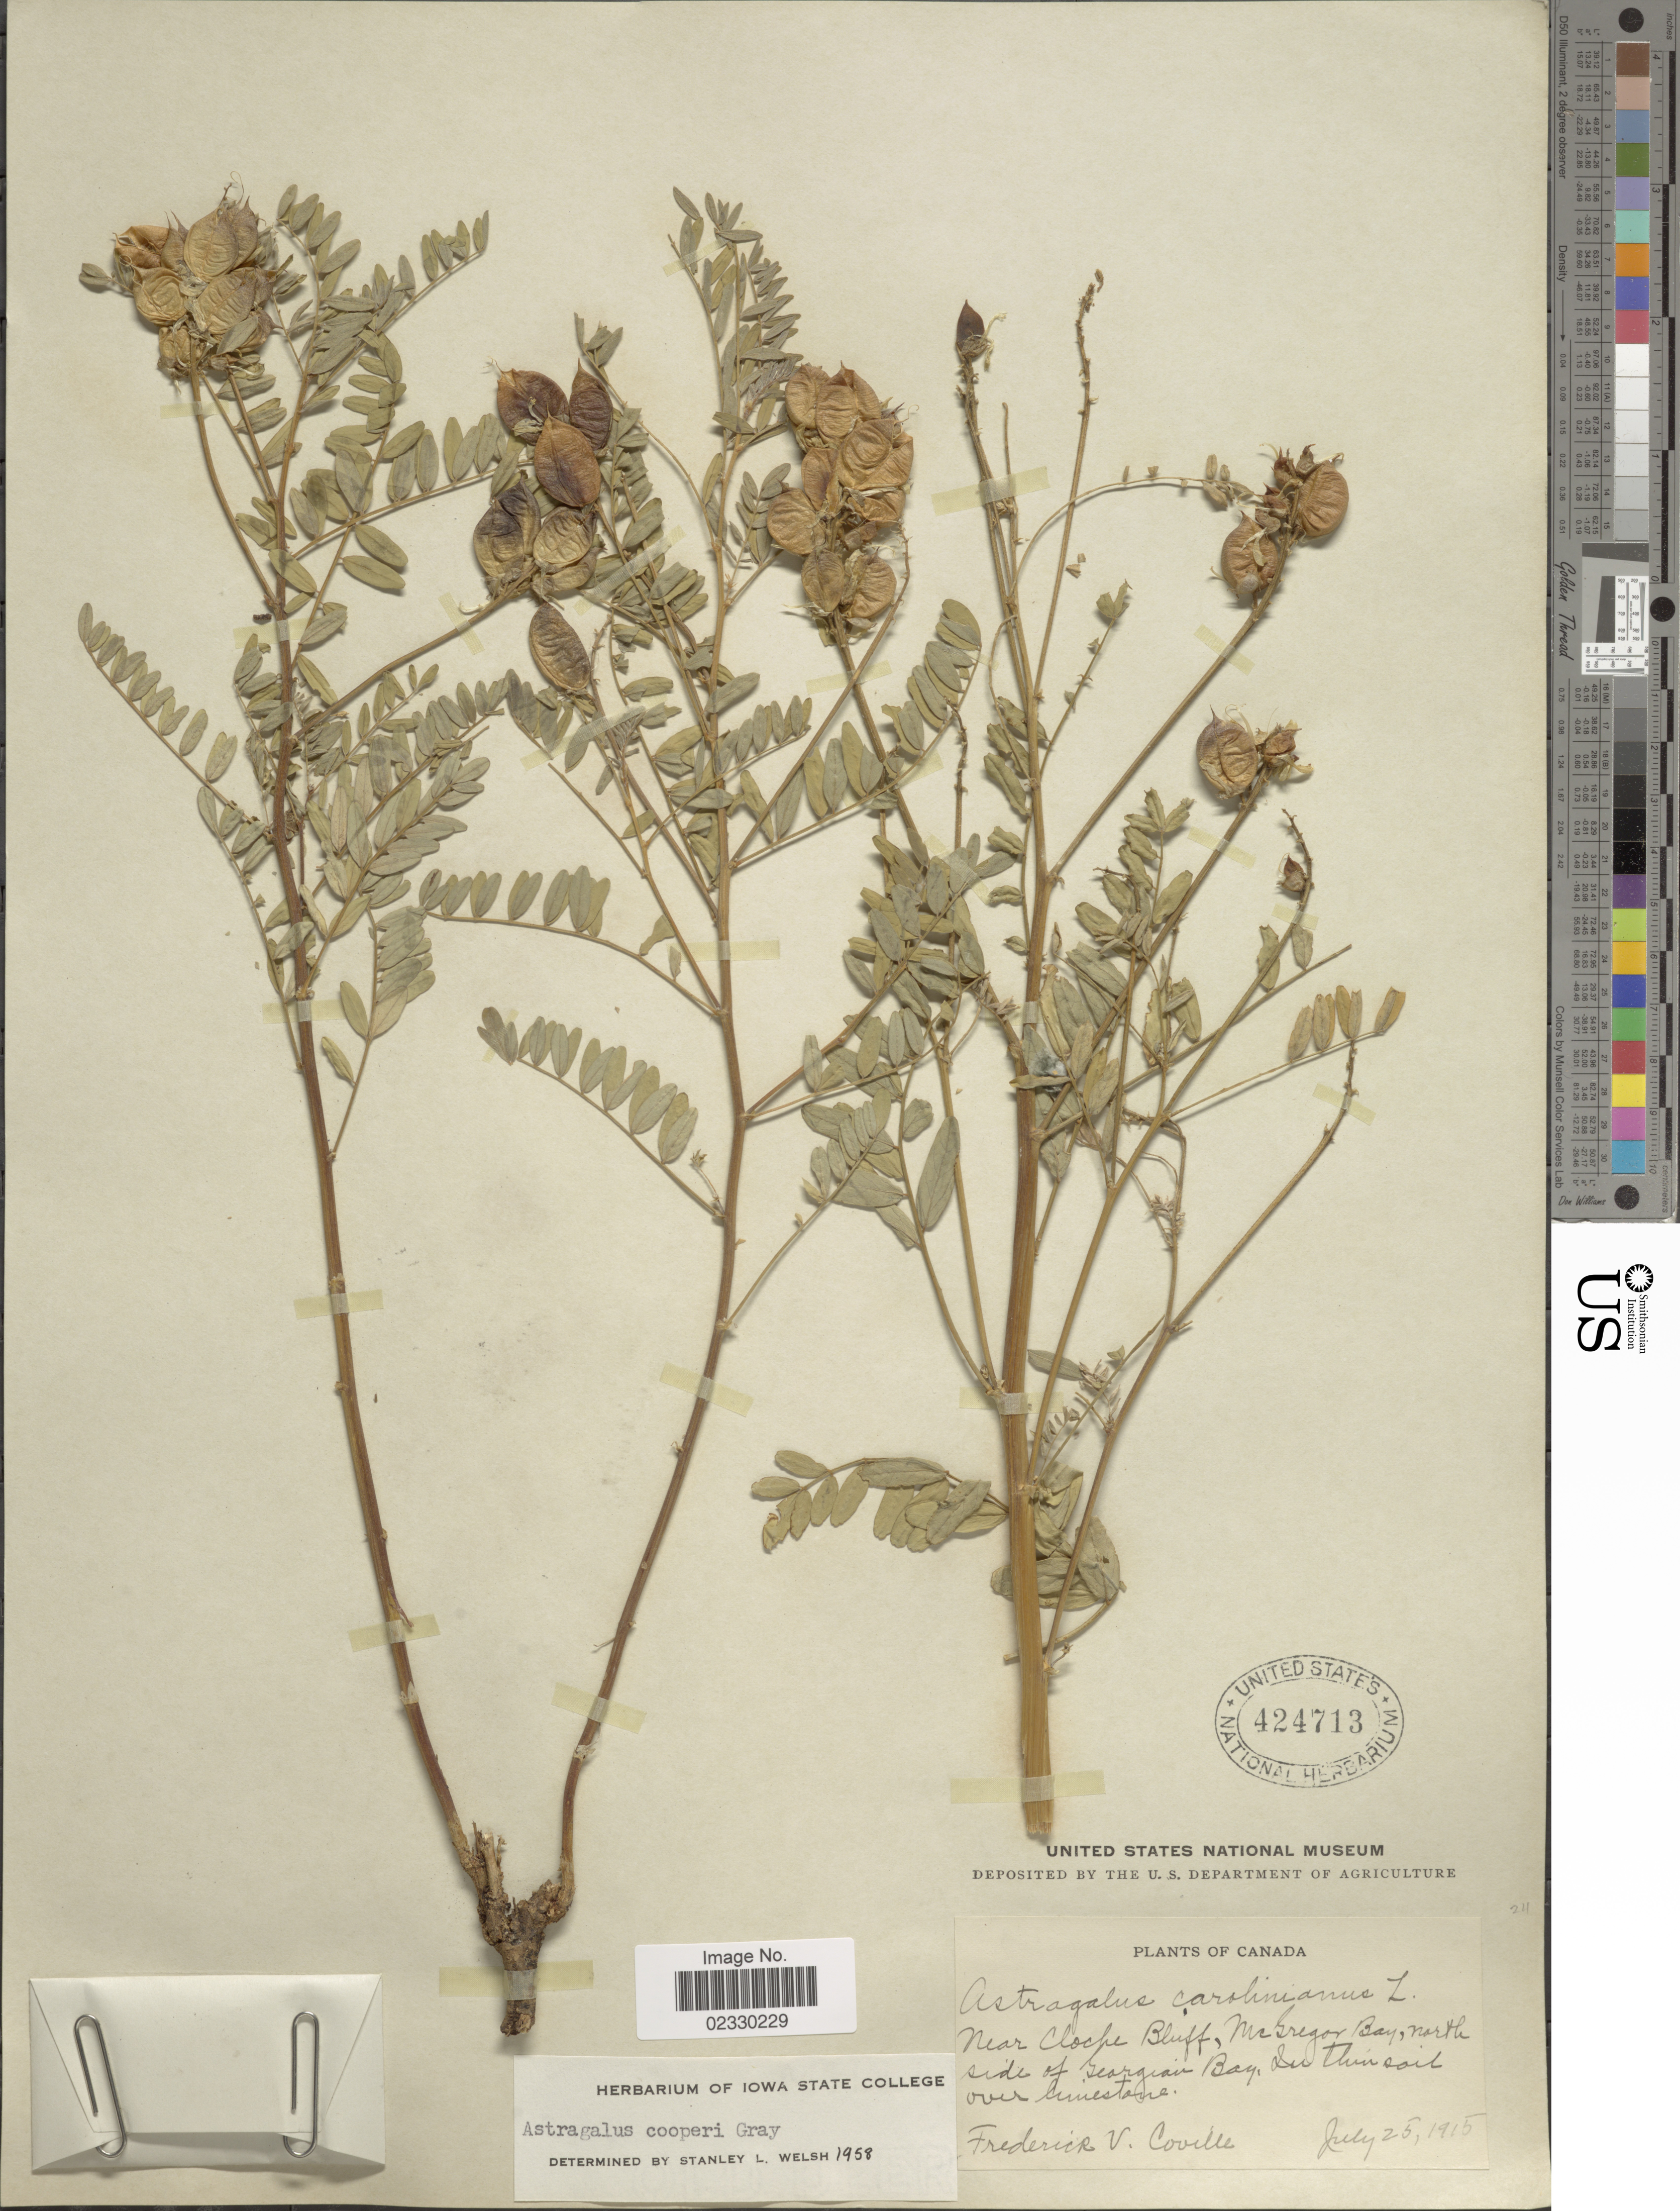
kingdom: Plantae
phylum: Tracheophyta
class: Magnoliopsida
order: Fabales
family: Fabaceae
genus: Astragalus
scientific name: Astragalus cooperi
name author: A. Gray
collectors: F. V. Coville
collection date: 1915-07-25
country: Canada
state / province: Ontario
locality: Near Cloche Bluff, McGregor Bay, north side of Georgian Bay, In thin soil over limestone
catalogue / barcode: US 424713